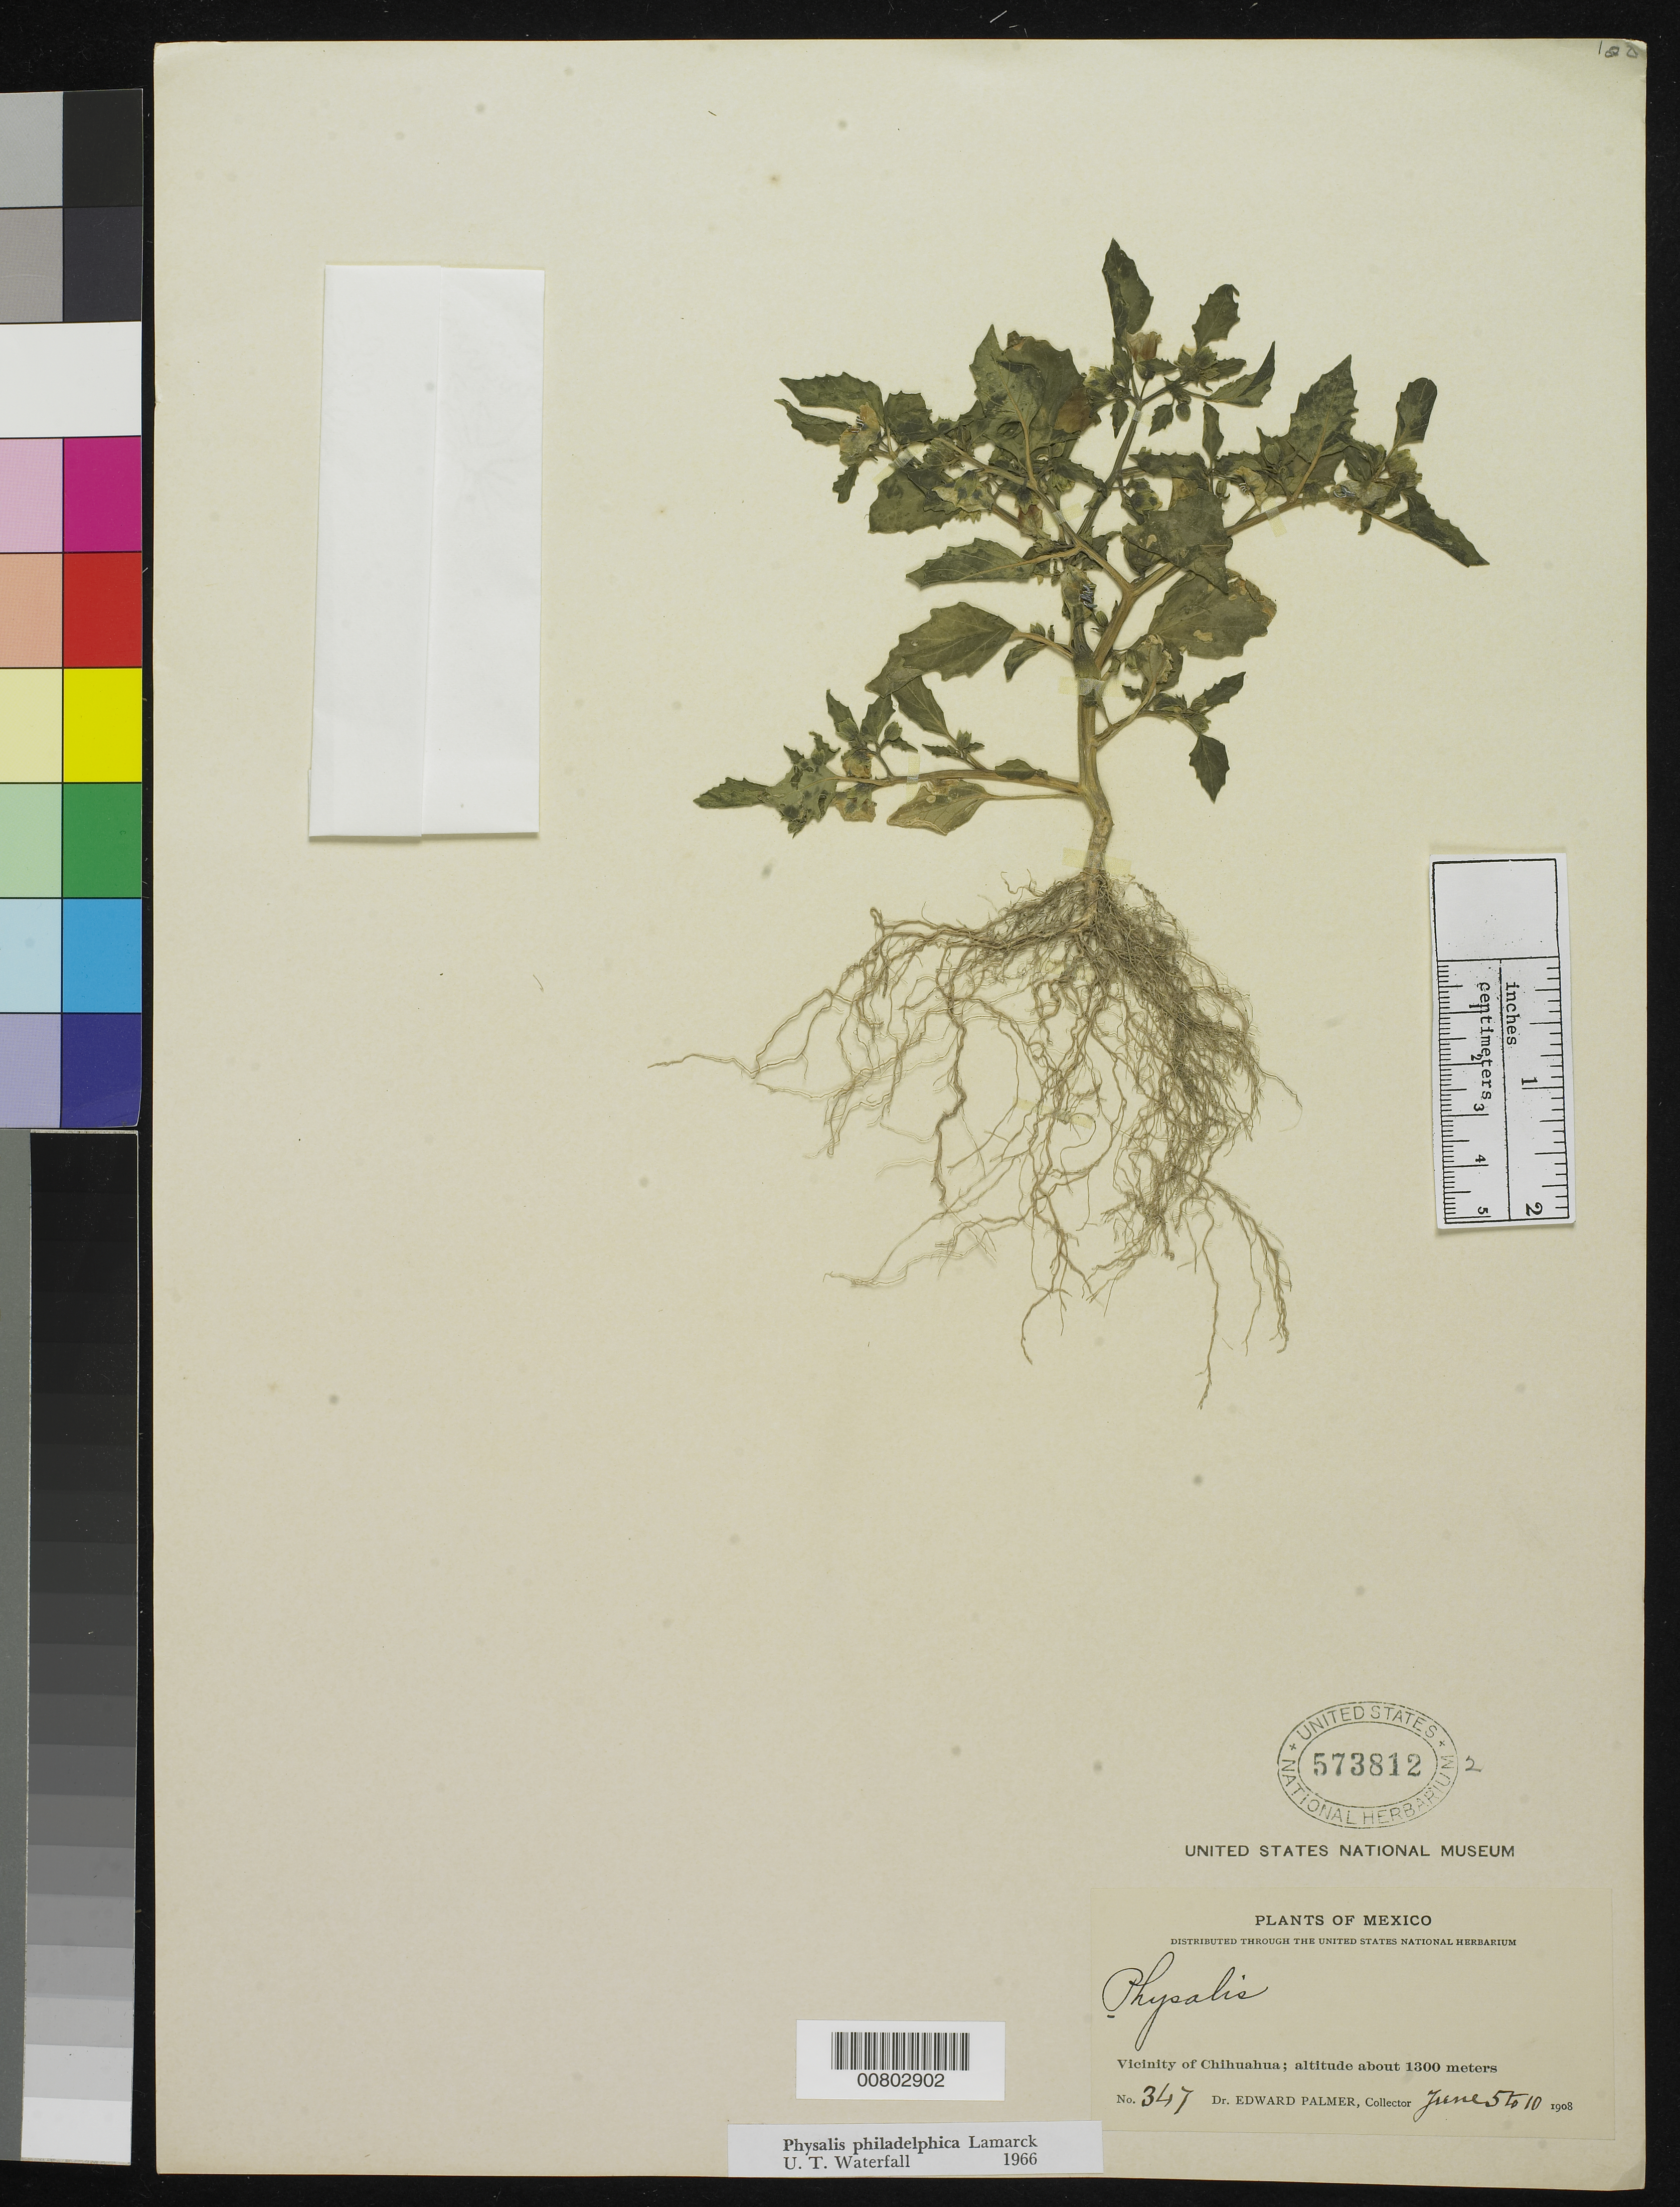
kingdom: Plantae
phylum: Tracheophyta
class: Magnoliopsida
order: Solanales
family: Solanaceae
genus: Physalis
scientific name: Physalis philadelphica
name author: Lam.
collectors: E. Palmer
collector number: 347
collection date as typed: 05 Jun 1908 to 10 Jun 1908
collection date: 1908-06-05/1908-06-10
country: Mexico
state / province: Chihuahua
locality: Vicinity of Chihuahua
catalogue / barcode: US 573812